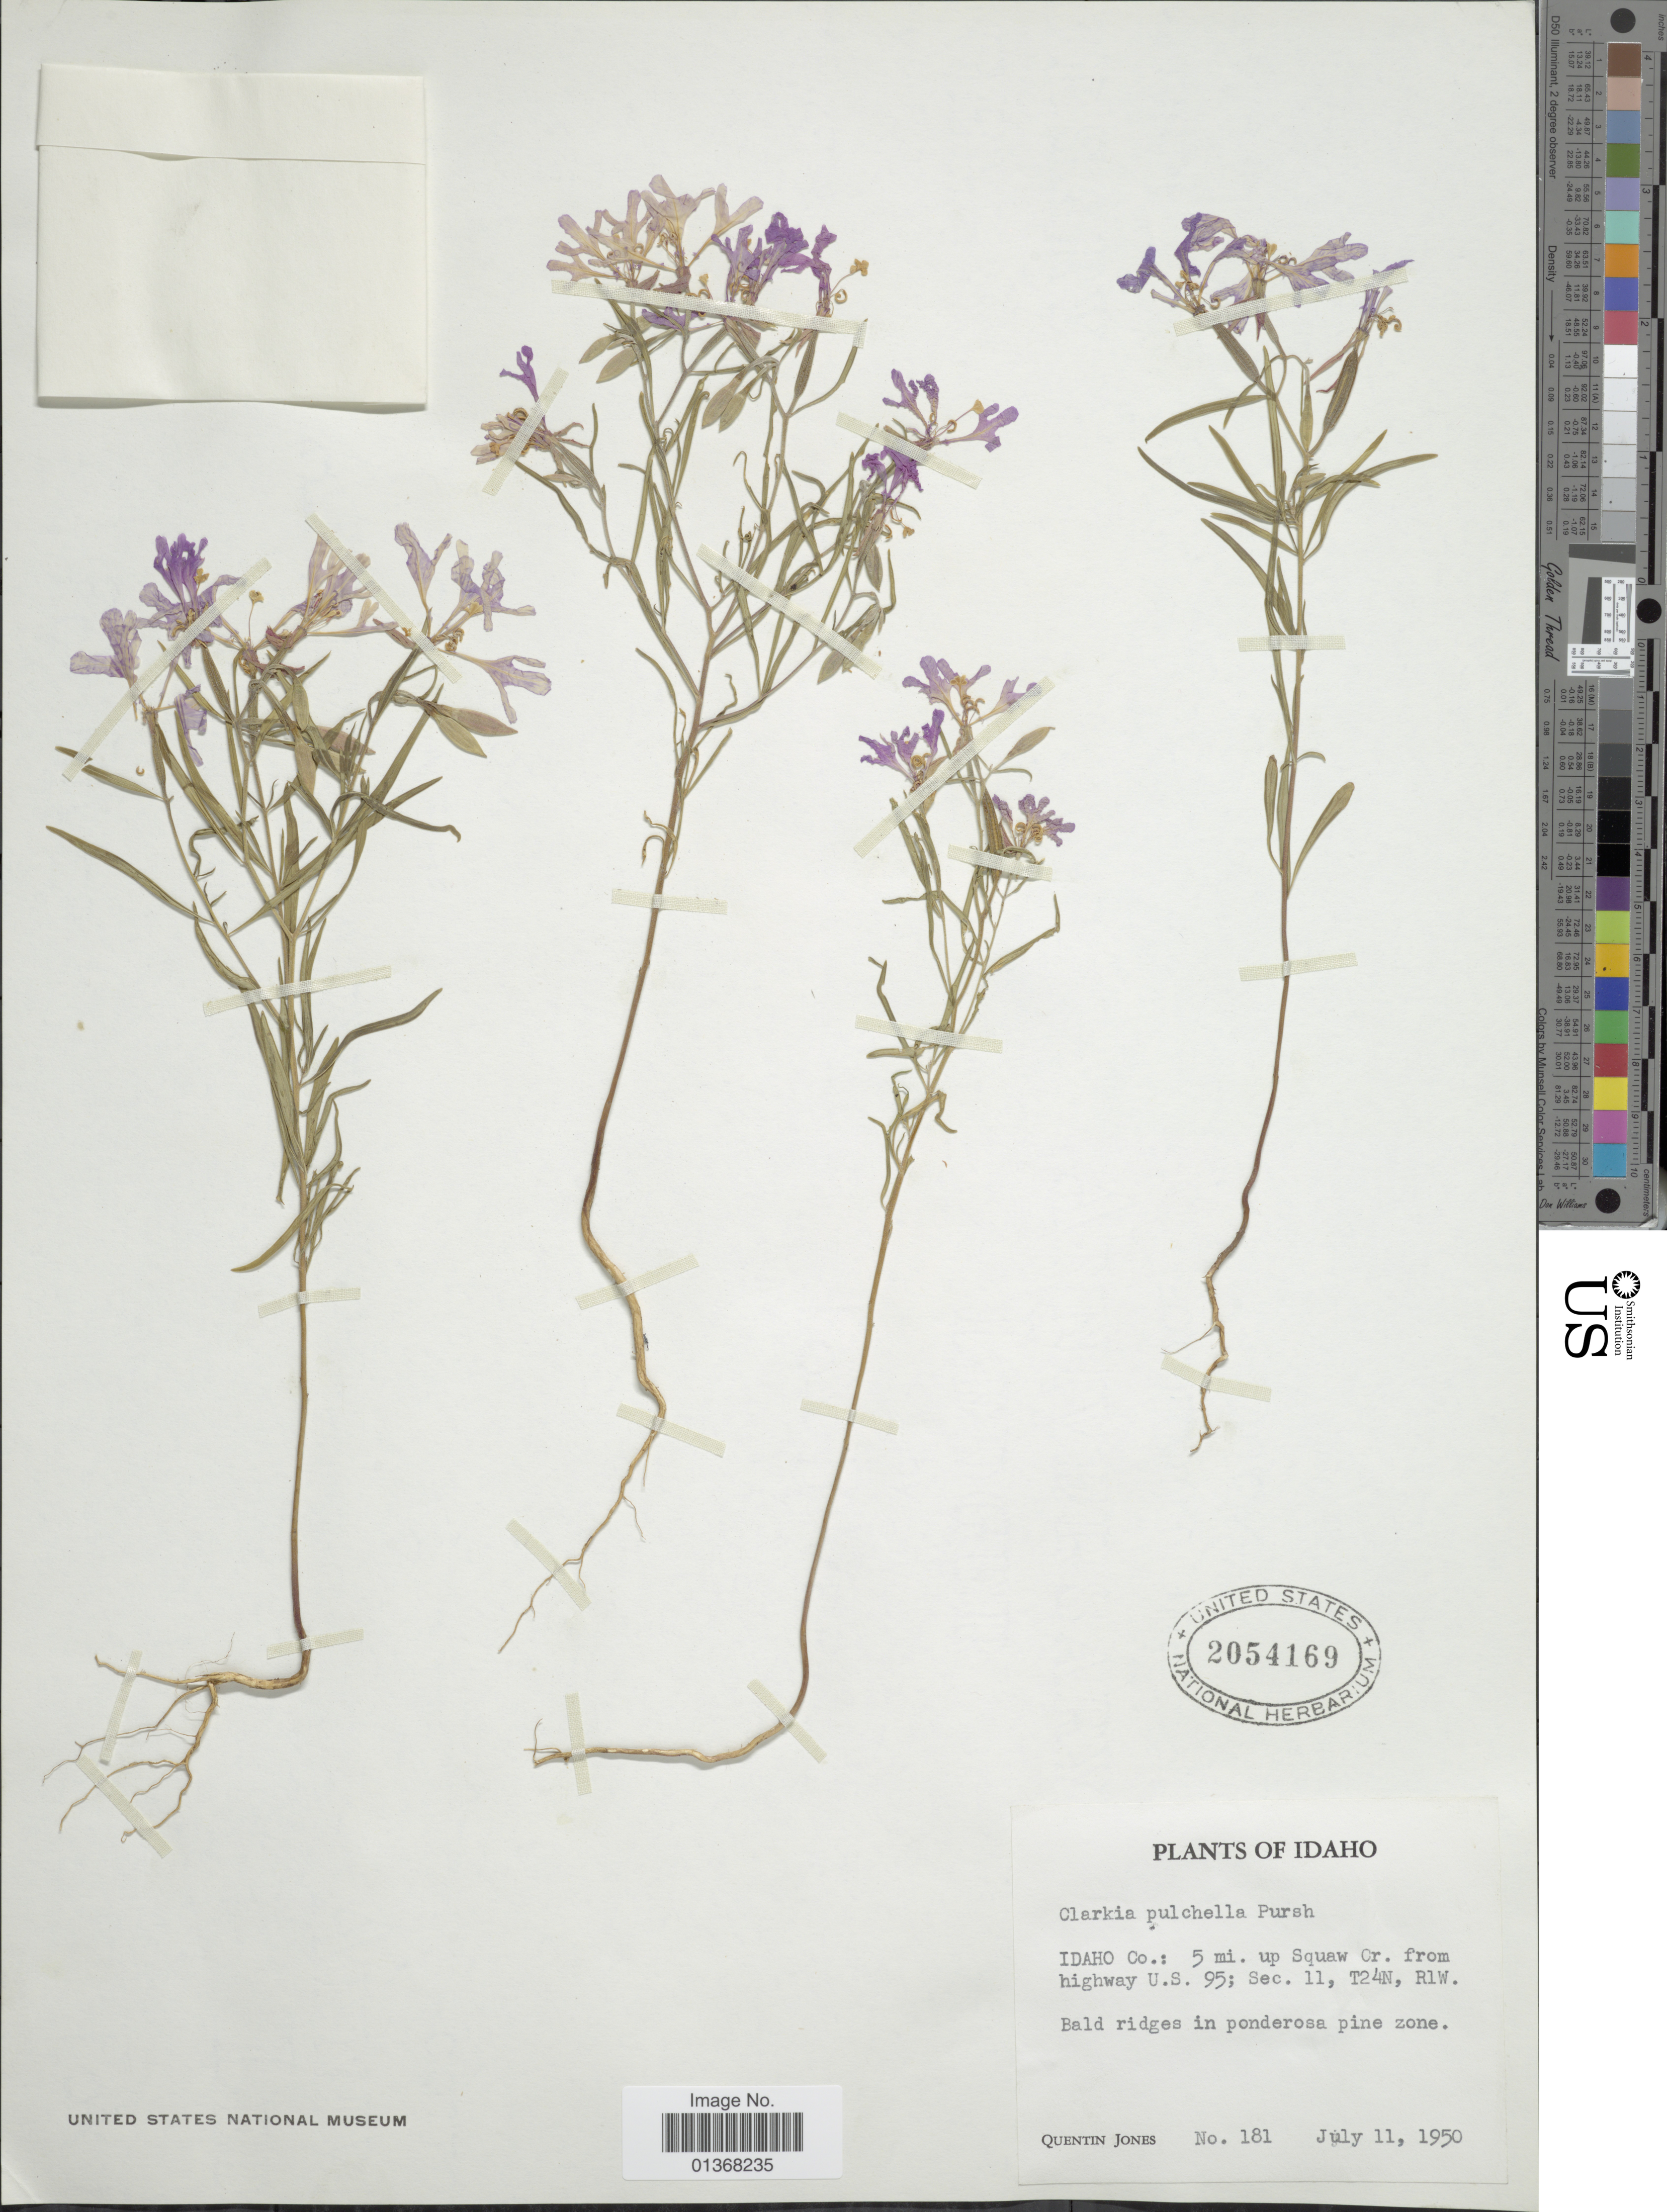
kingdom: Plantae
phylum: Tracheophyta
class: Magnoliopsida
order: Myrtales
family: Onagraceae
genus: Clarkia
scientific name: Clarkia pulchella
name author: Pursh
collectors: Q. Jones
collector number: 181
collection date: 1950-07-11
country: United States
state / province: Idaho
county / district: Idaho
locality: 5 mi up Squaw Cr. from highway U.S. 95; Sec. 11, T24N, R1W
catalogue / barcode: US 2054169